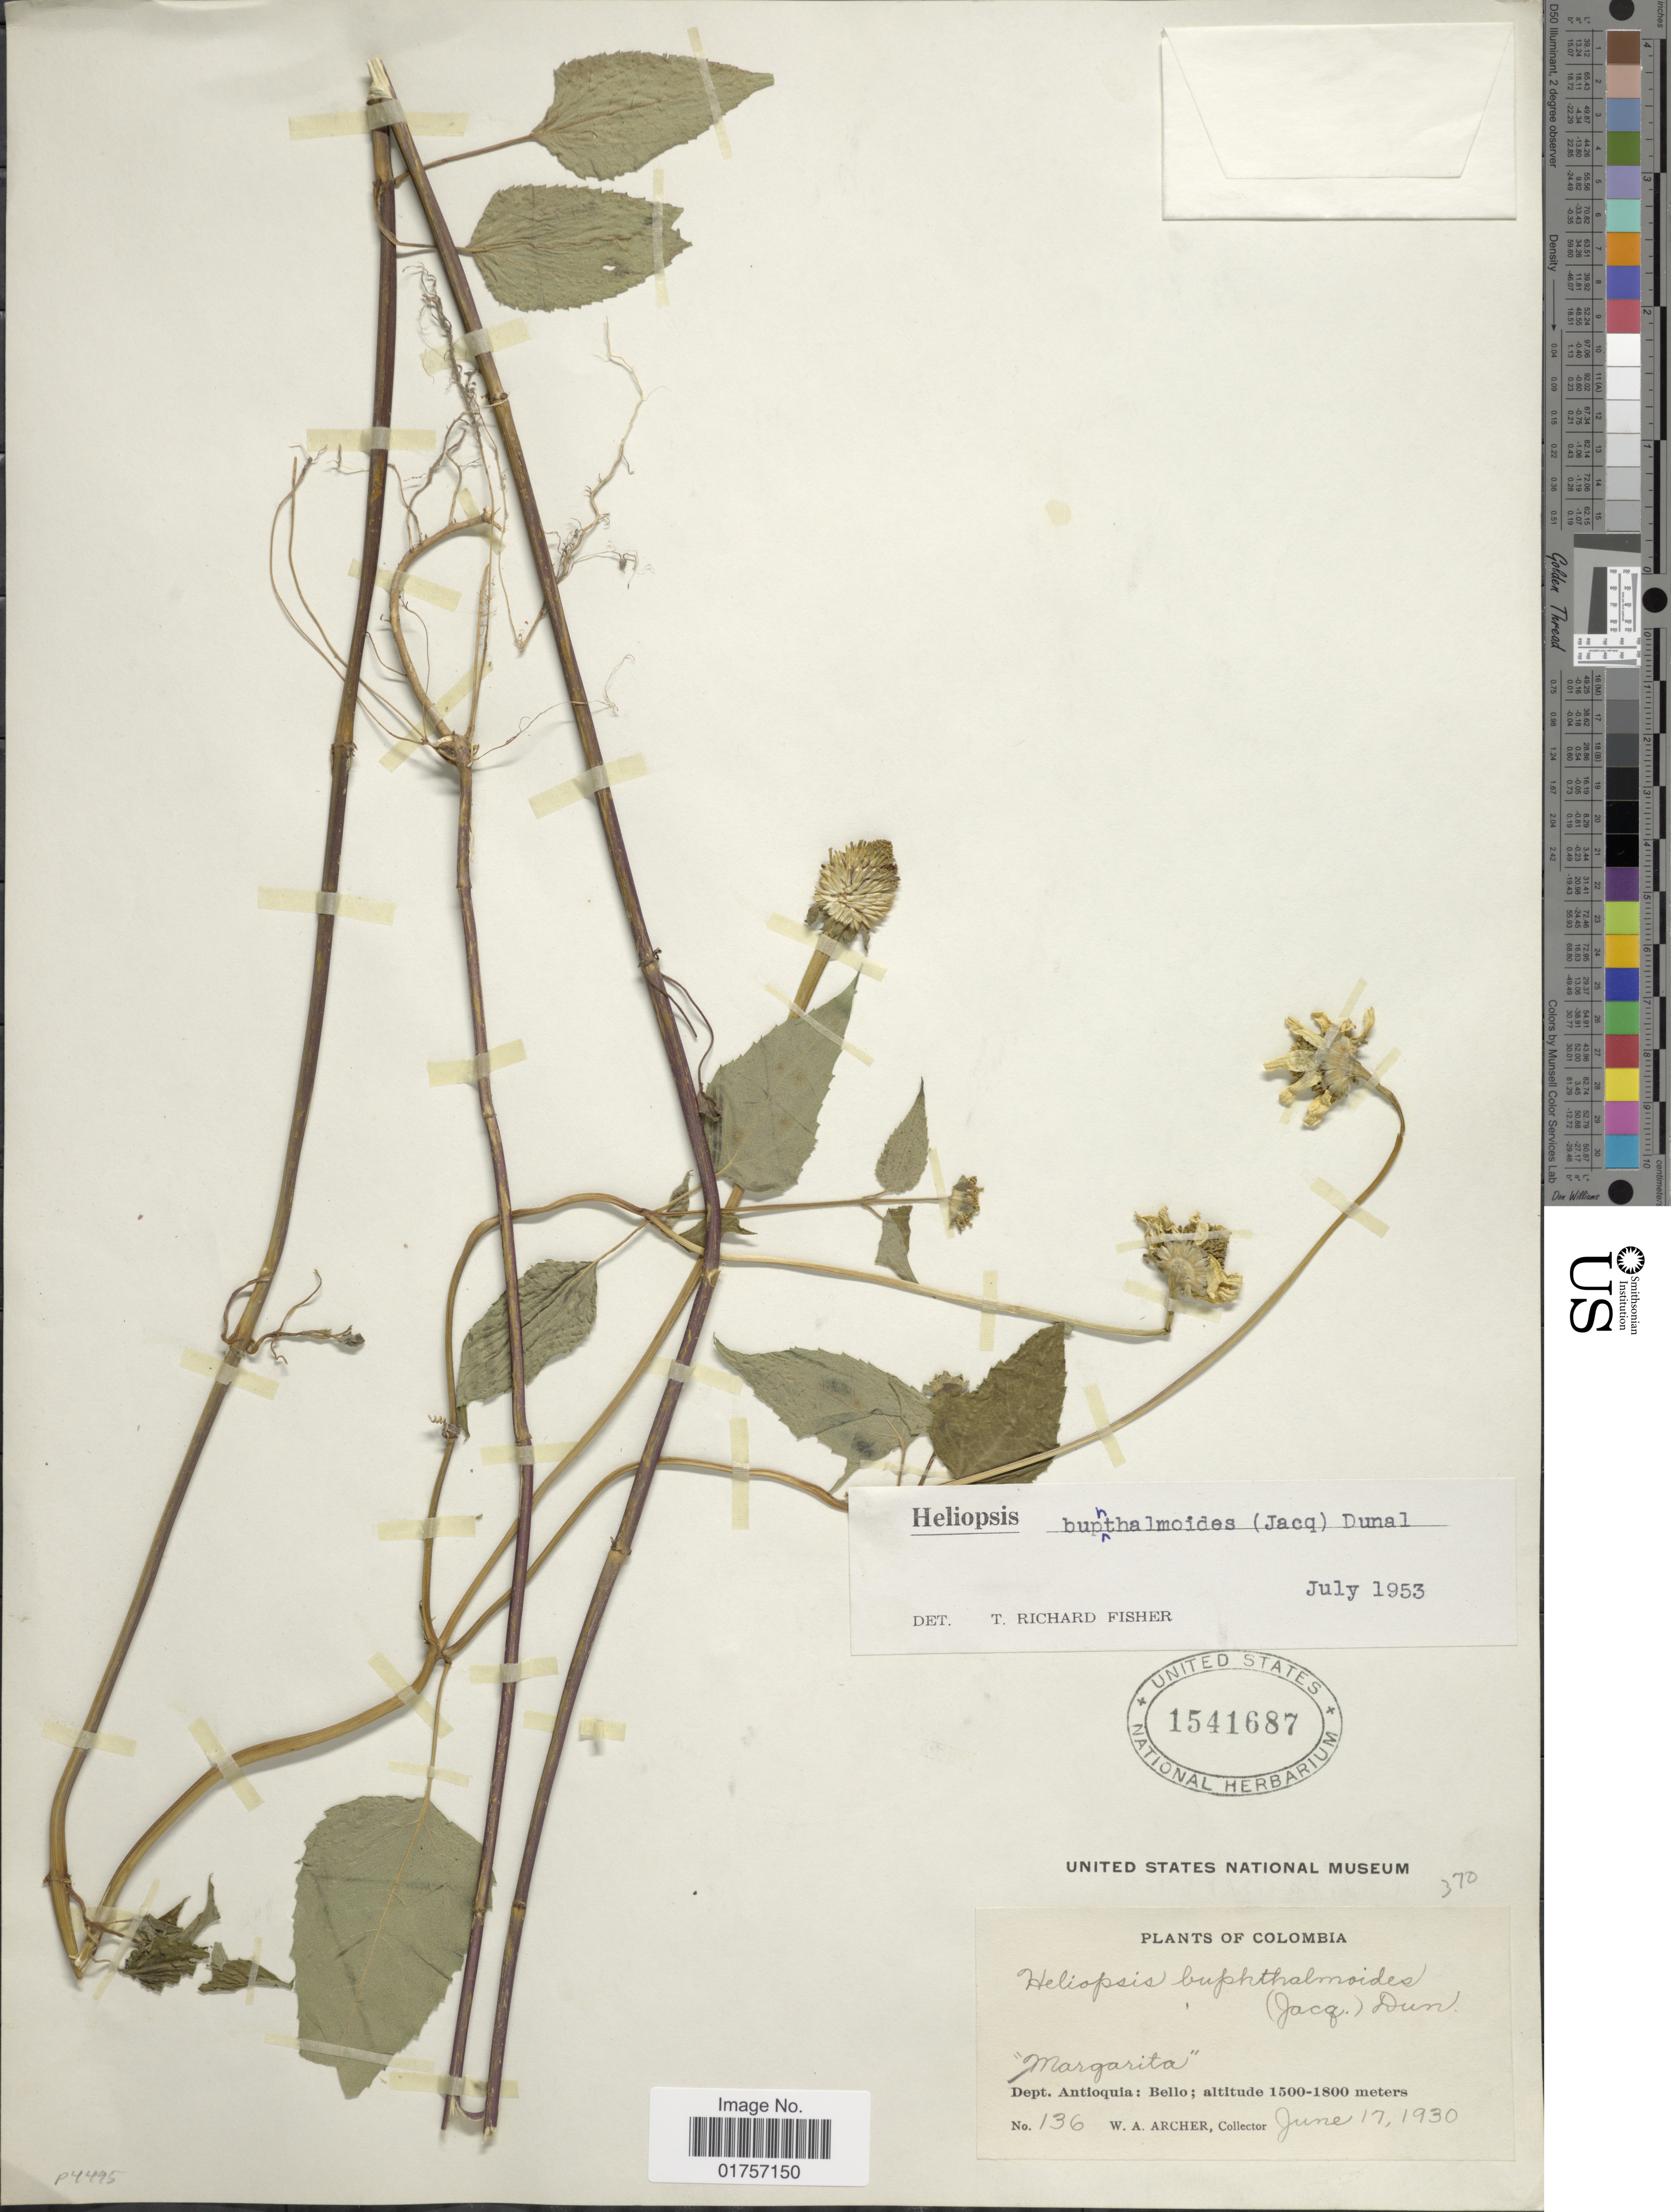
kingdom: Plantae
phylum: Tracheophyta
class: Magnoliopsida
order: Asterales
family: Asteraceae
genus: Heliopsis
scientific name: Heliopsis buphthalmoides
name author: (Jacq.) Dunal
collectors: W. A. Archer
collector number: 136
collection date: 1930-06-17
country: Colombia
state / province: Antioquia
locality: Bello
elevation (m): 1500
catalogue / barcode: US 1541687